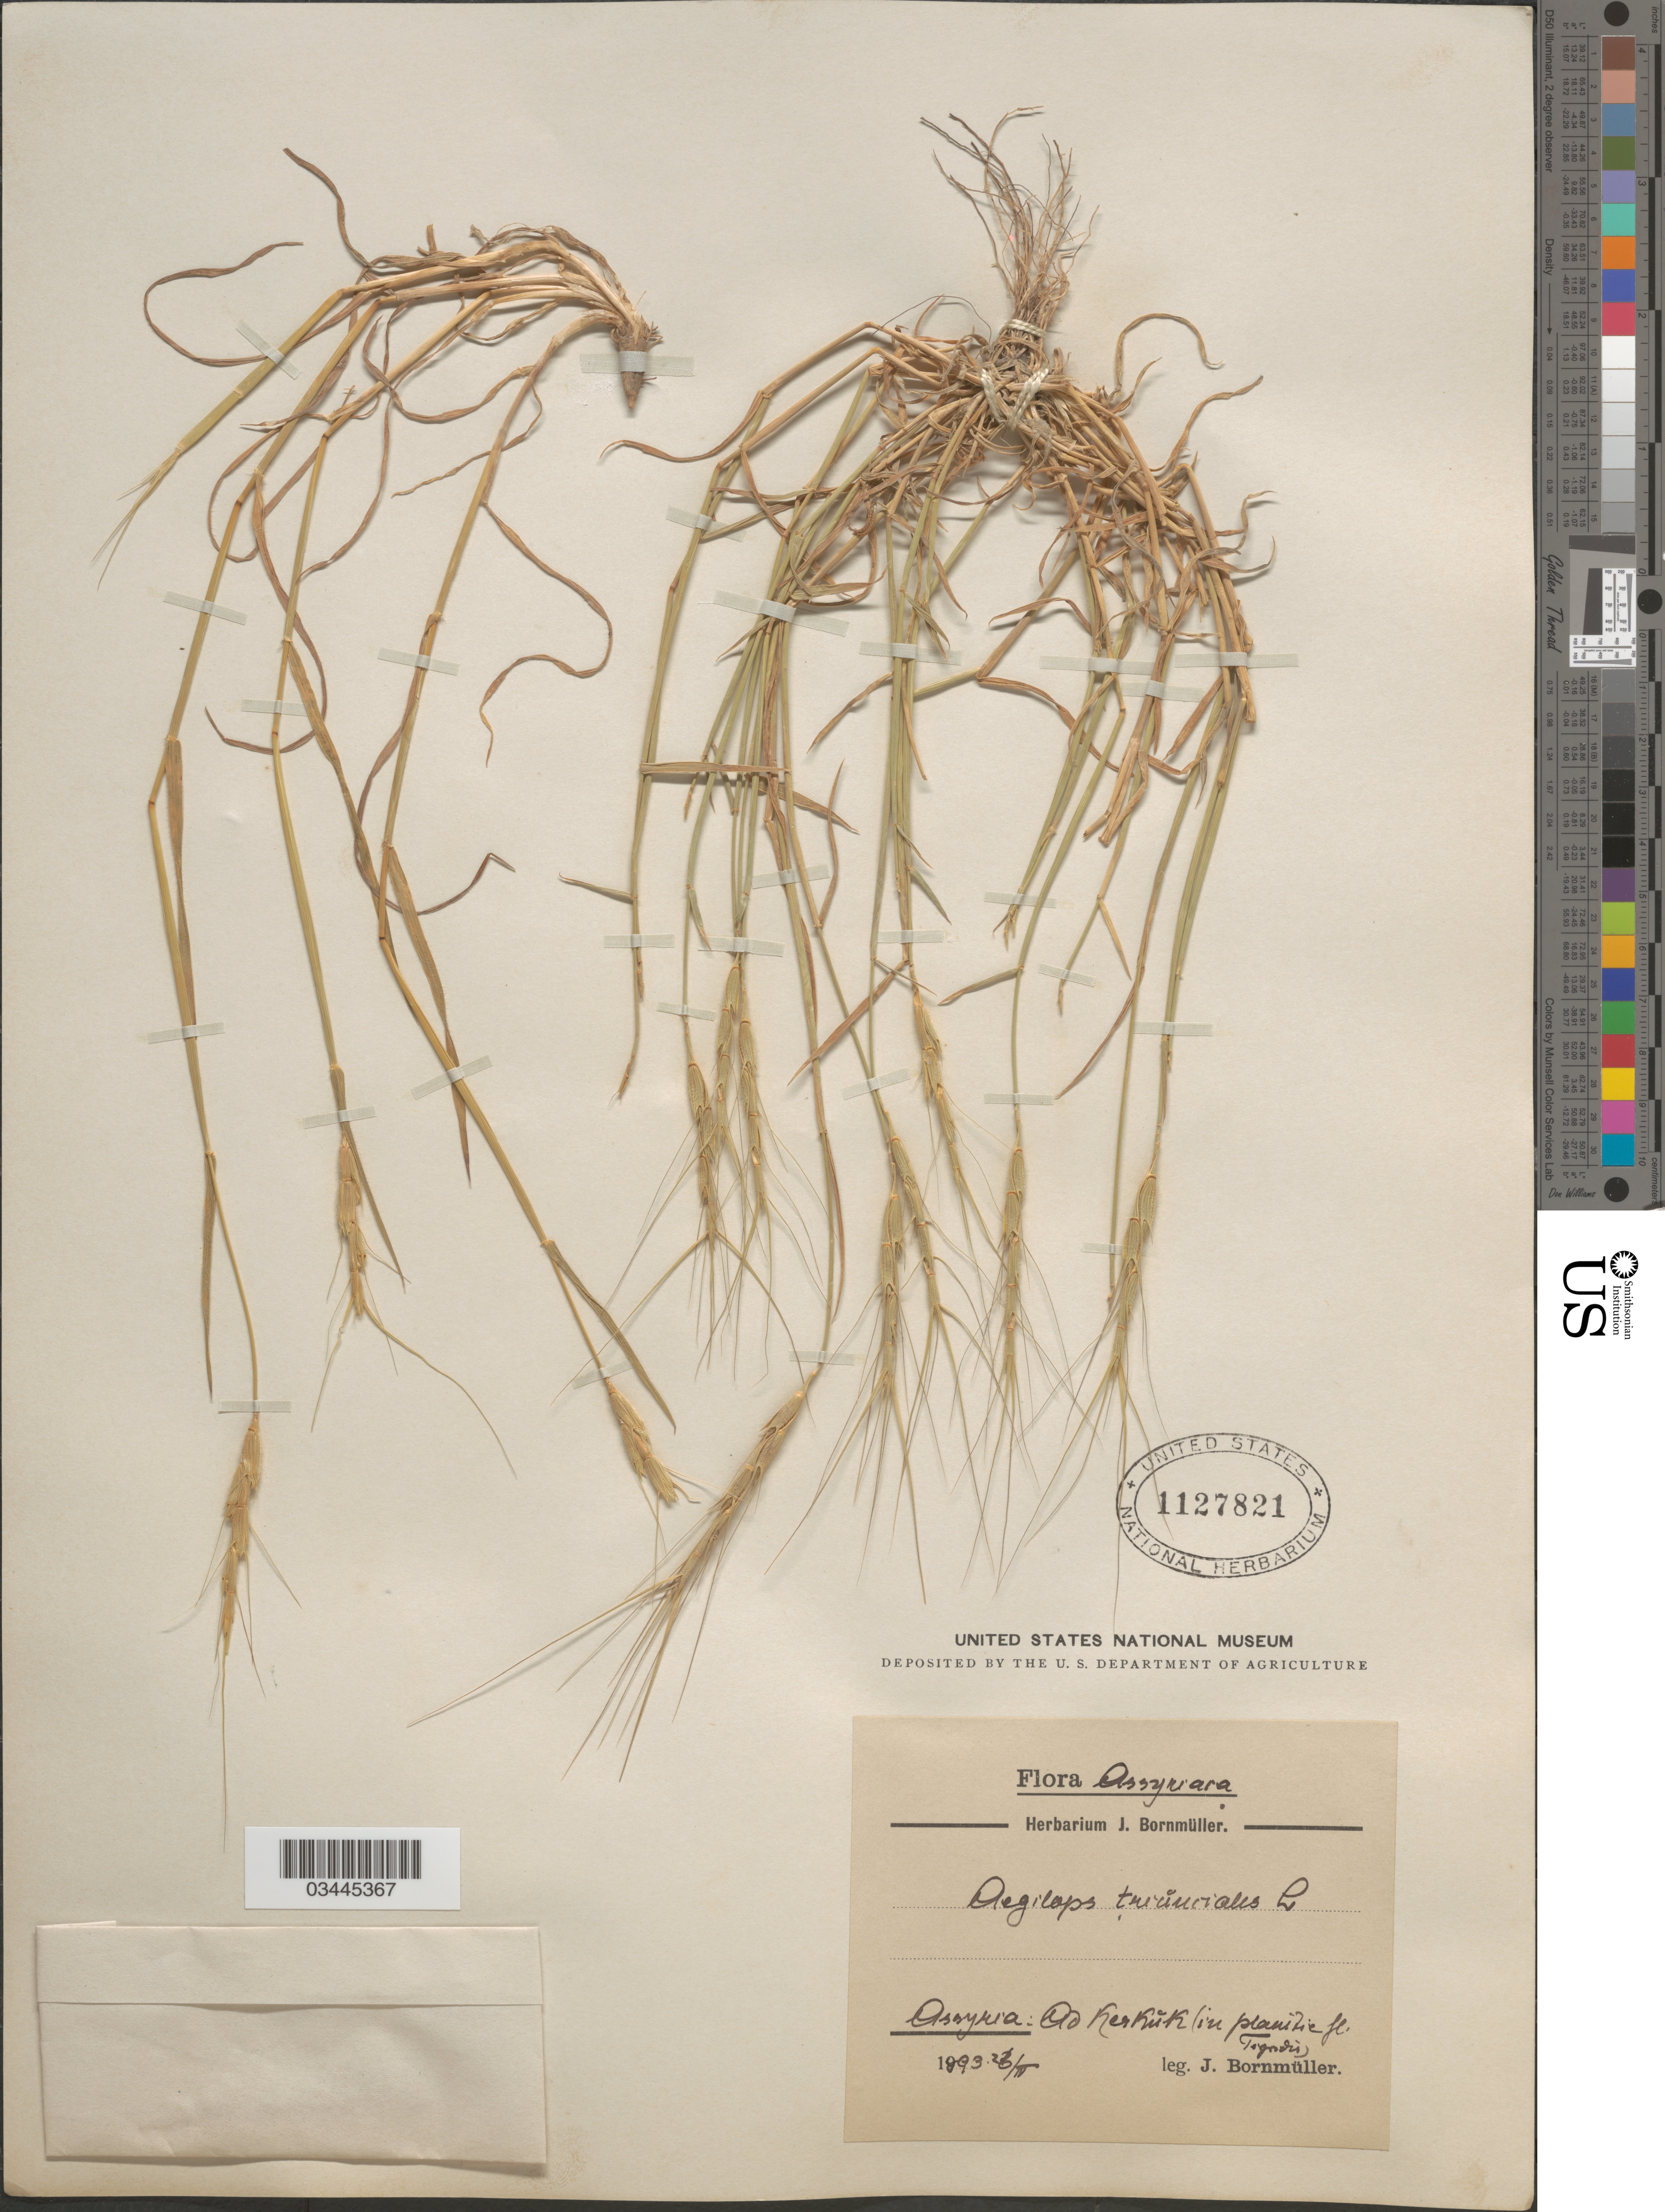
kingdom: Plantae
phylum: Tracheophyta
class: Liliopsida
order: Poales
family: Poaceae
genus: Aegilops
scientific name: Aegilops triuncialis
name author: L.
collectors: J. Bornmüller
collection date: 1893-04-23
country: Iraq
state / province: Kirkūk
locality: Assyriaca. Assyria: Ad Kerkŭk ( in planitie fl. Tagrodi).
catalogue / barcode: US 1127821